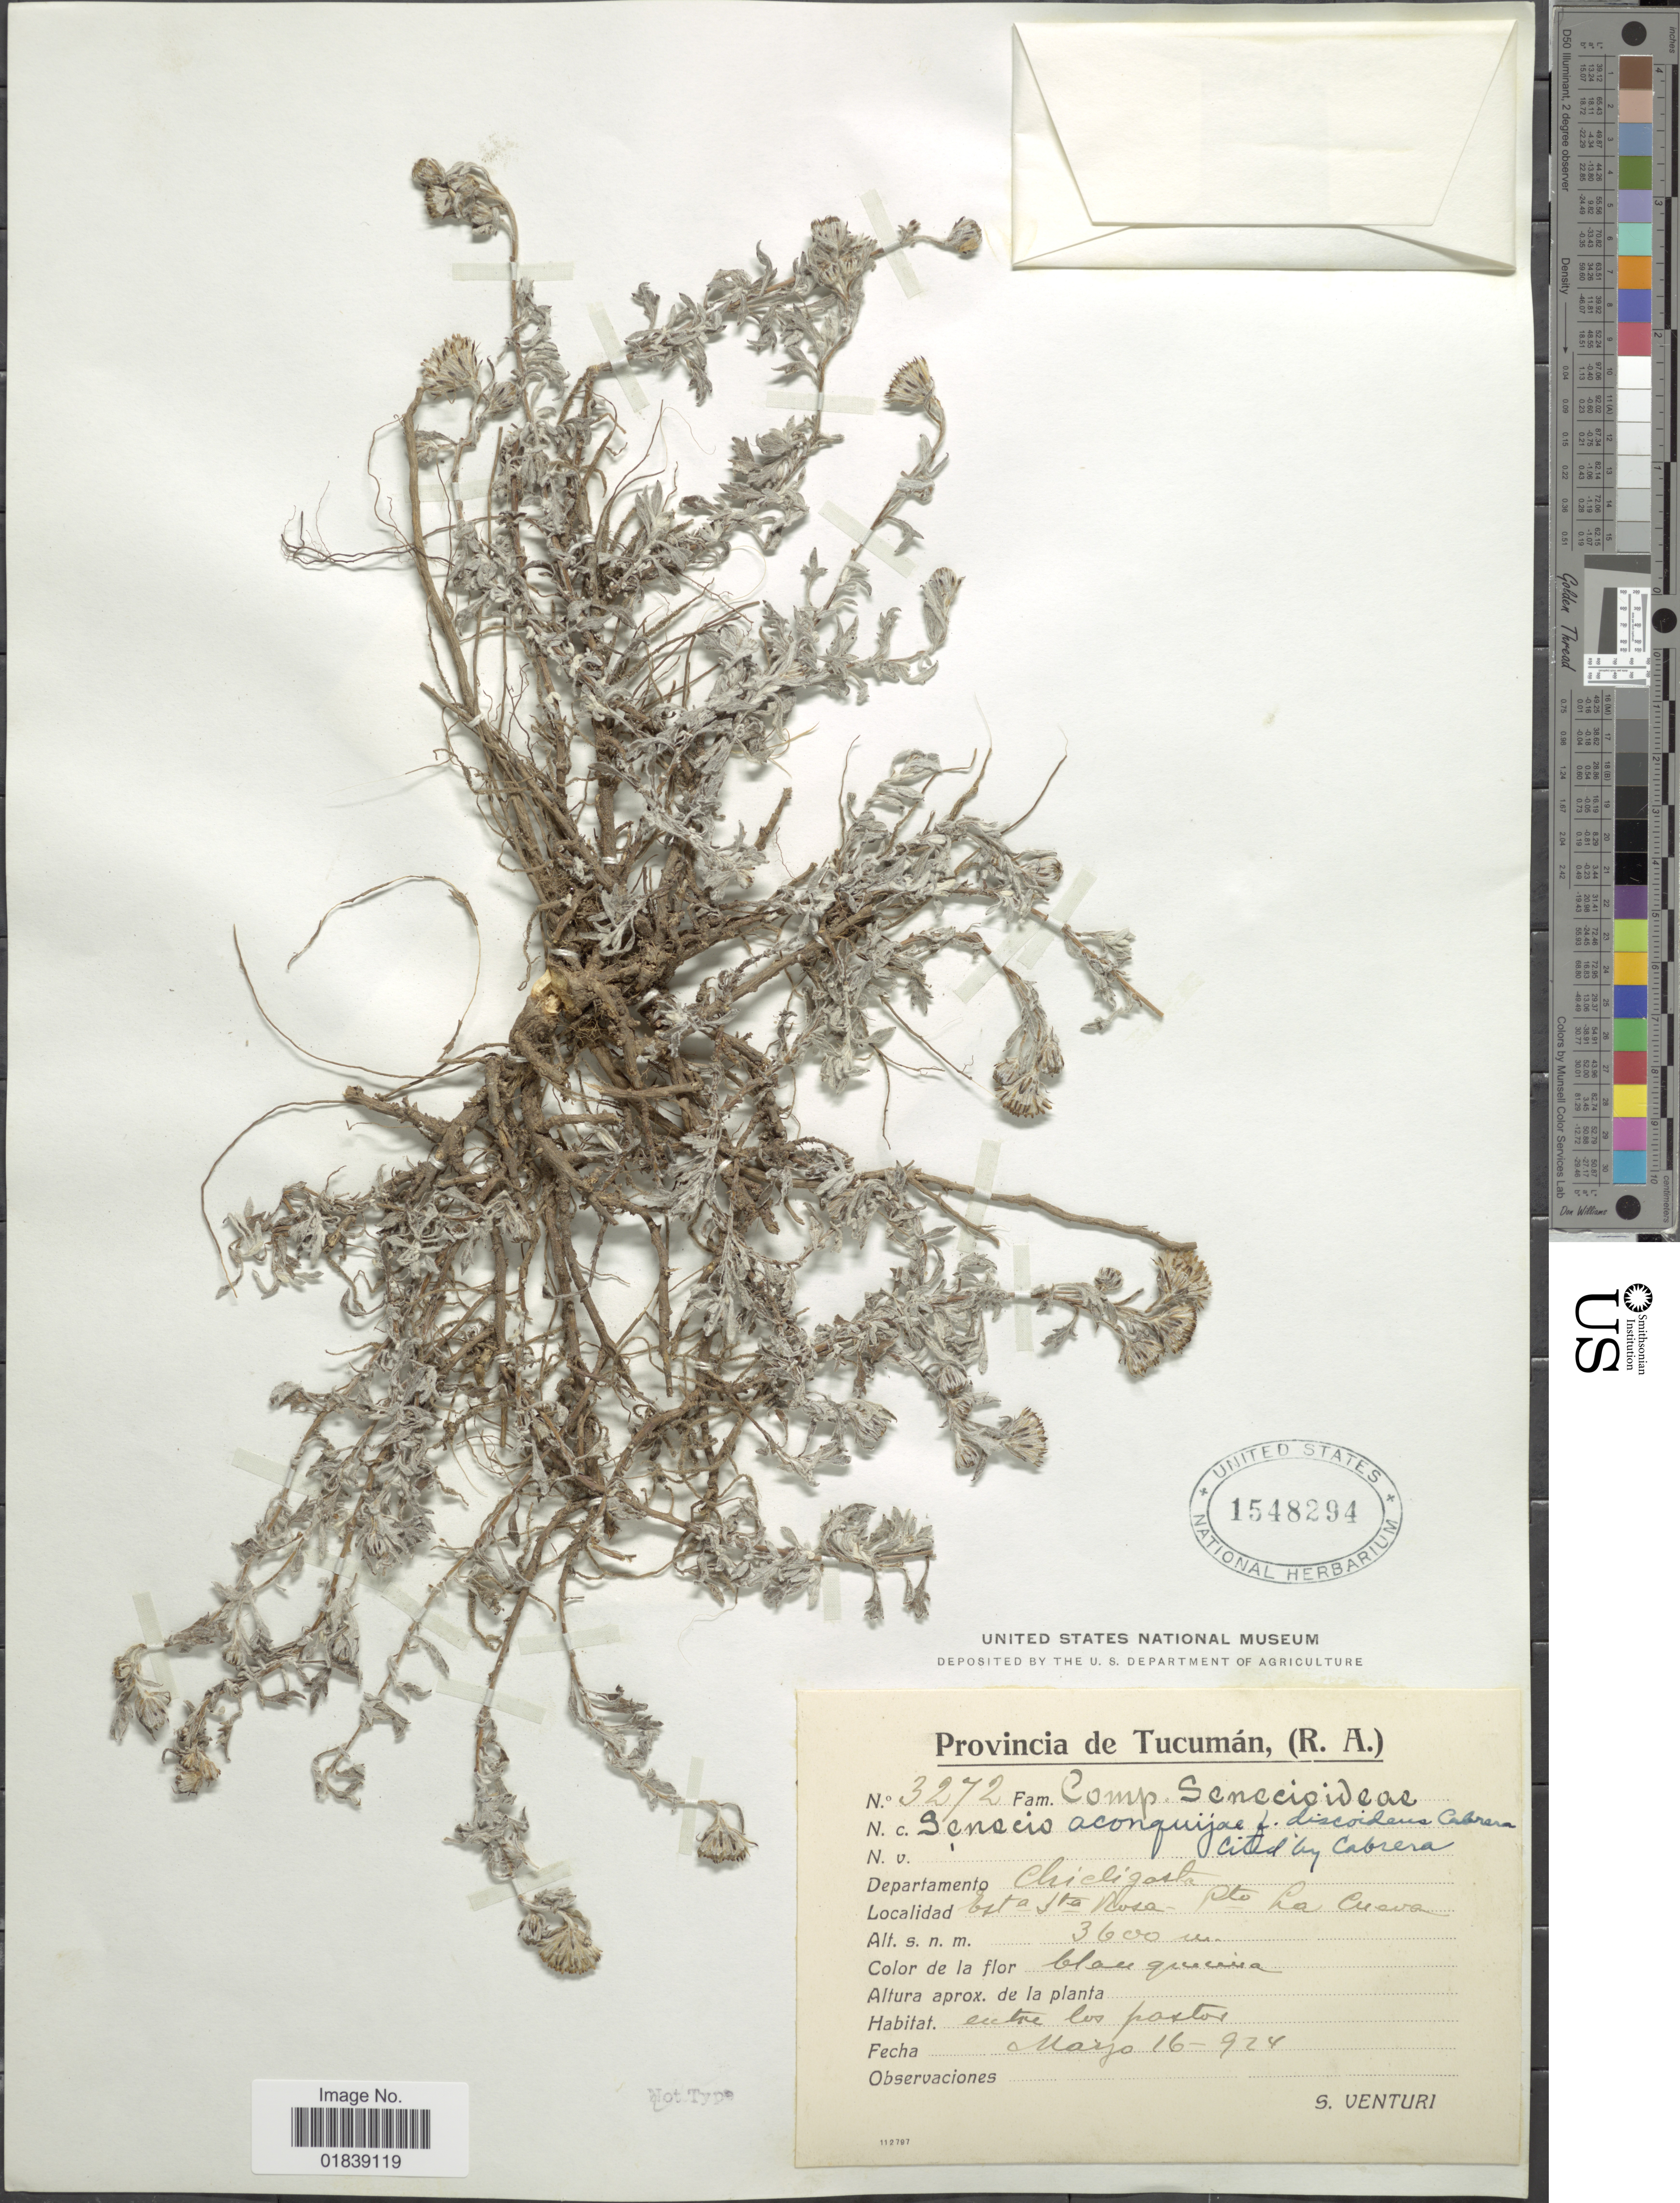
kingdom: Plantae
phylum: Tracheophyta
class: Magnoliopsida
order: Asterales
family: Asteraceae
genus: Senecio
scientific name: Senecio anconquijae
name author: Cabrera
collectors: S. Venturi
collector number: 3272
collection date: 1924-03-16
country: Argentina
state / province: Tucuman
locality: Departamento Chicligasta, Esta Sta Rosa, Pto. La Cueva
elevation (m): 3600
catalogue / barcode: US 1548294